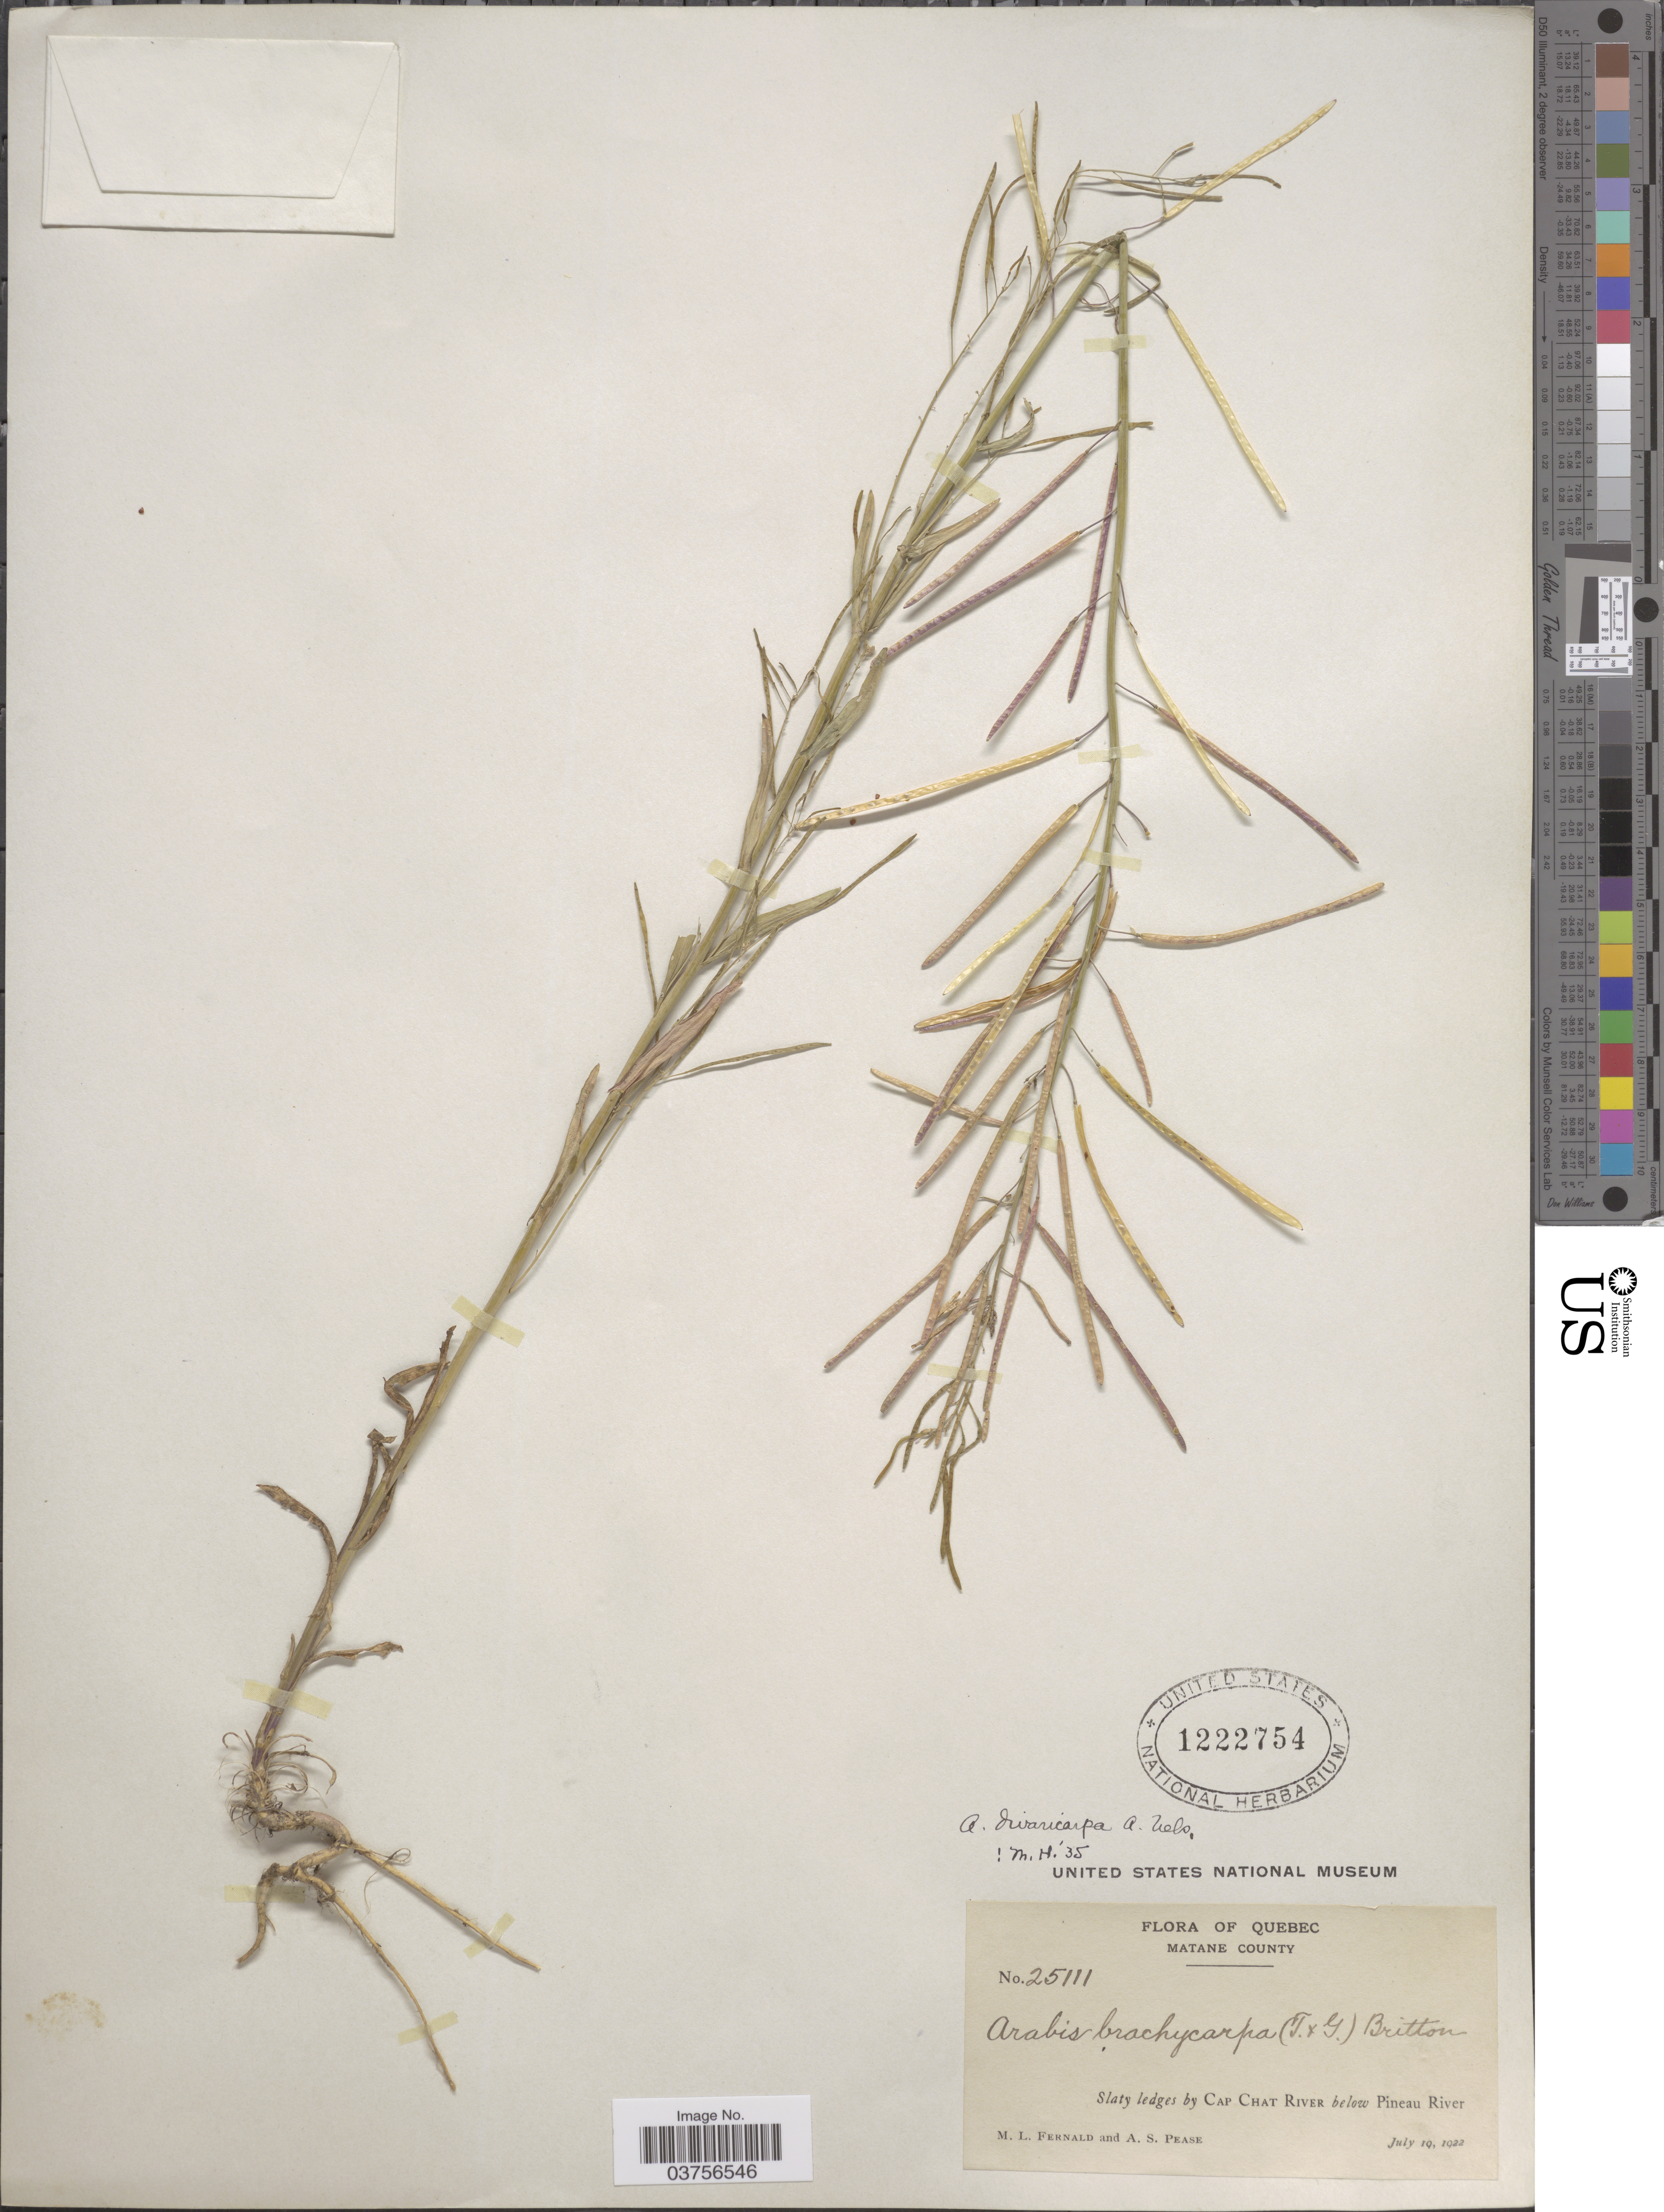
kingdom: Plantae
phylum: Tracheophyta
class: Magnoliopsida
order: Brassicales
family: Brassicaceae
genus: Arabis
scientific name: Arabis divaricarpa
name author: A. Nelson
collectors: M. L. Fernald & A. S. Pease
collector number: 25111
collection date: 1922-07-19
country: Canada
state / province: Quebec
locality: Matane County. Slaty ledges by Cap Chat River below Pineau River.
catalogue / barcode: US 1222754